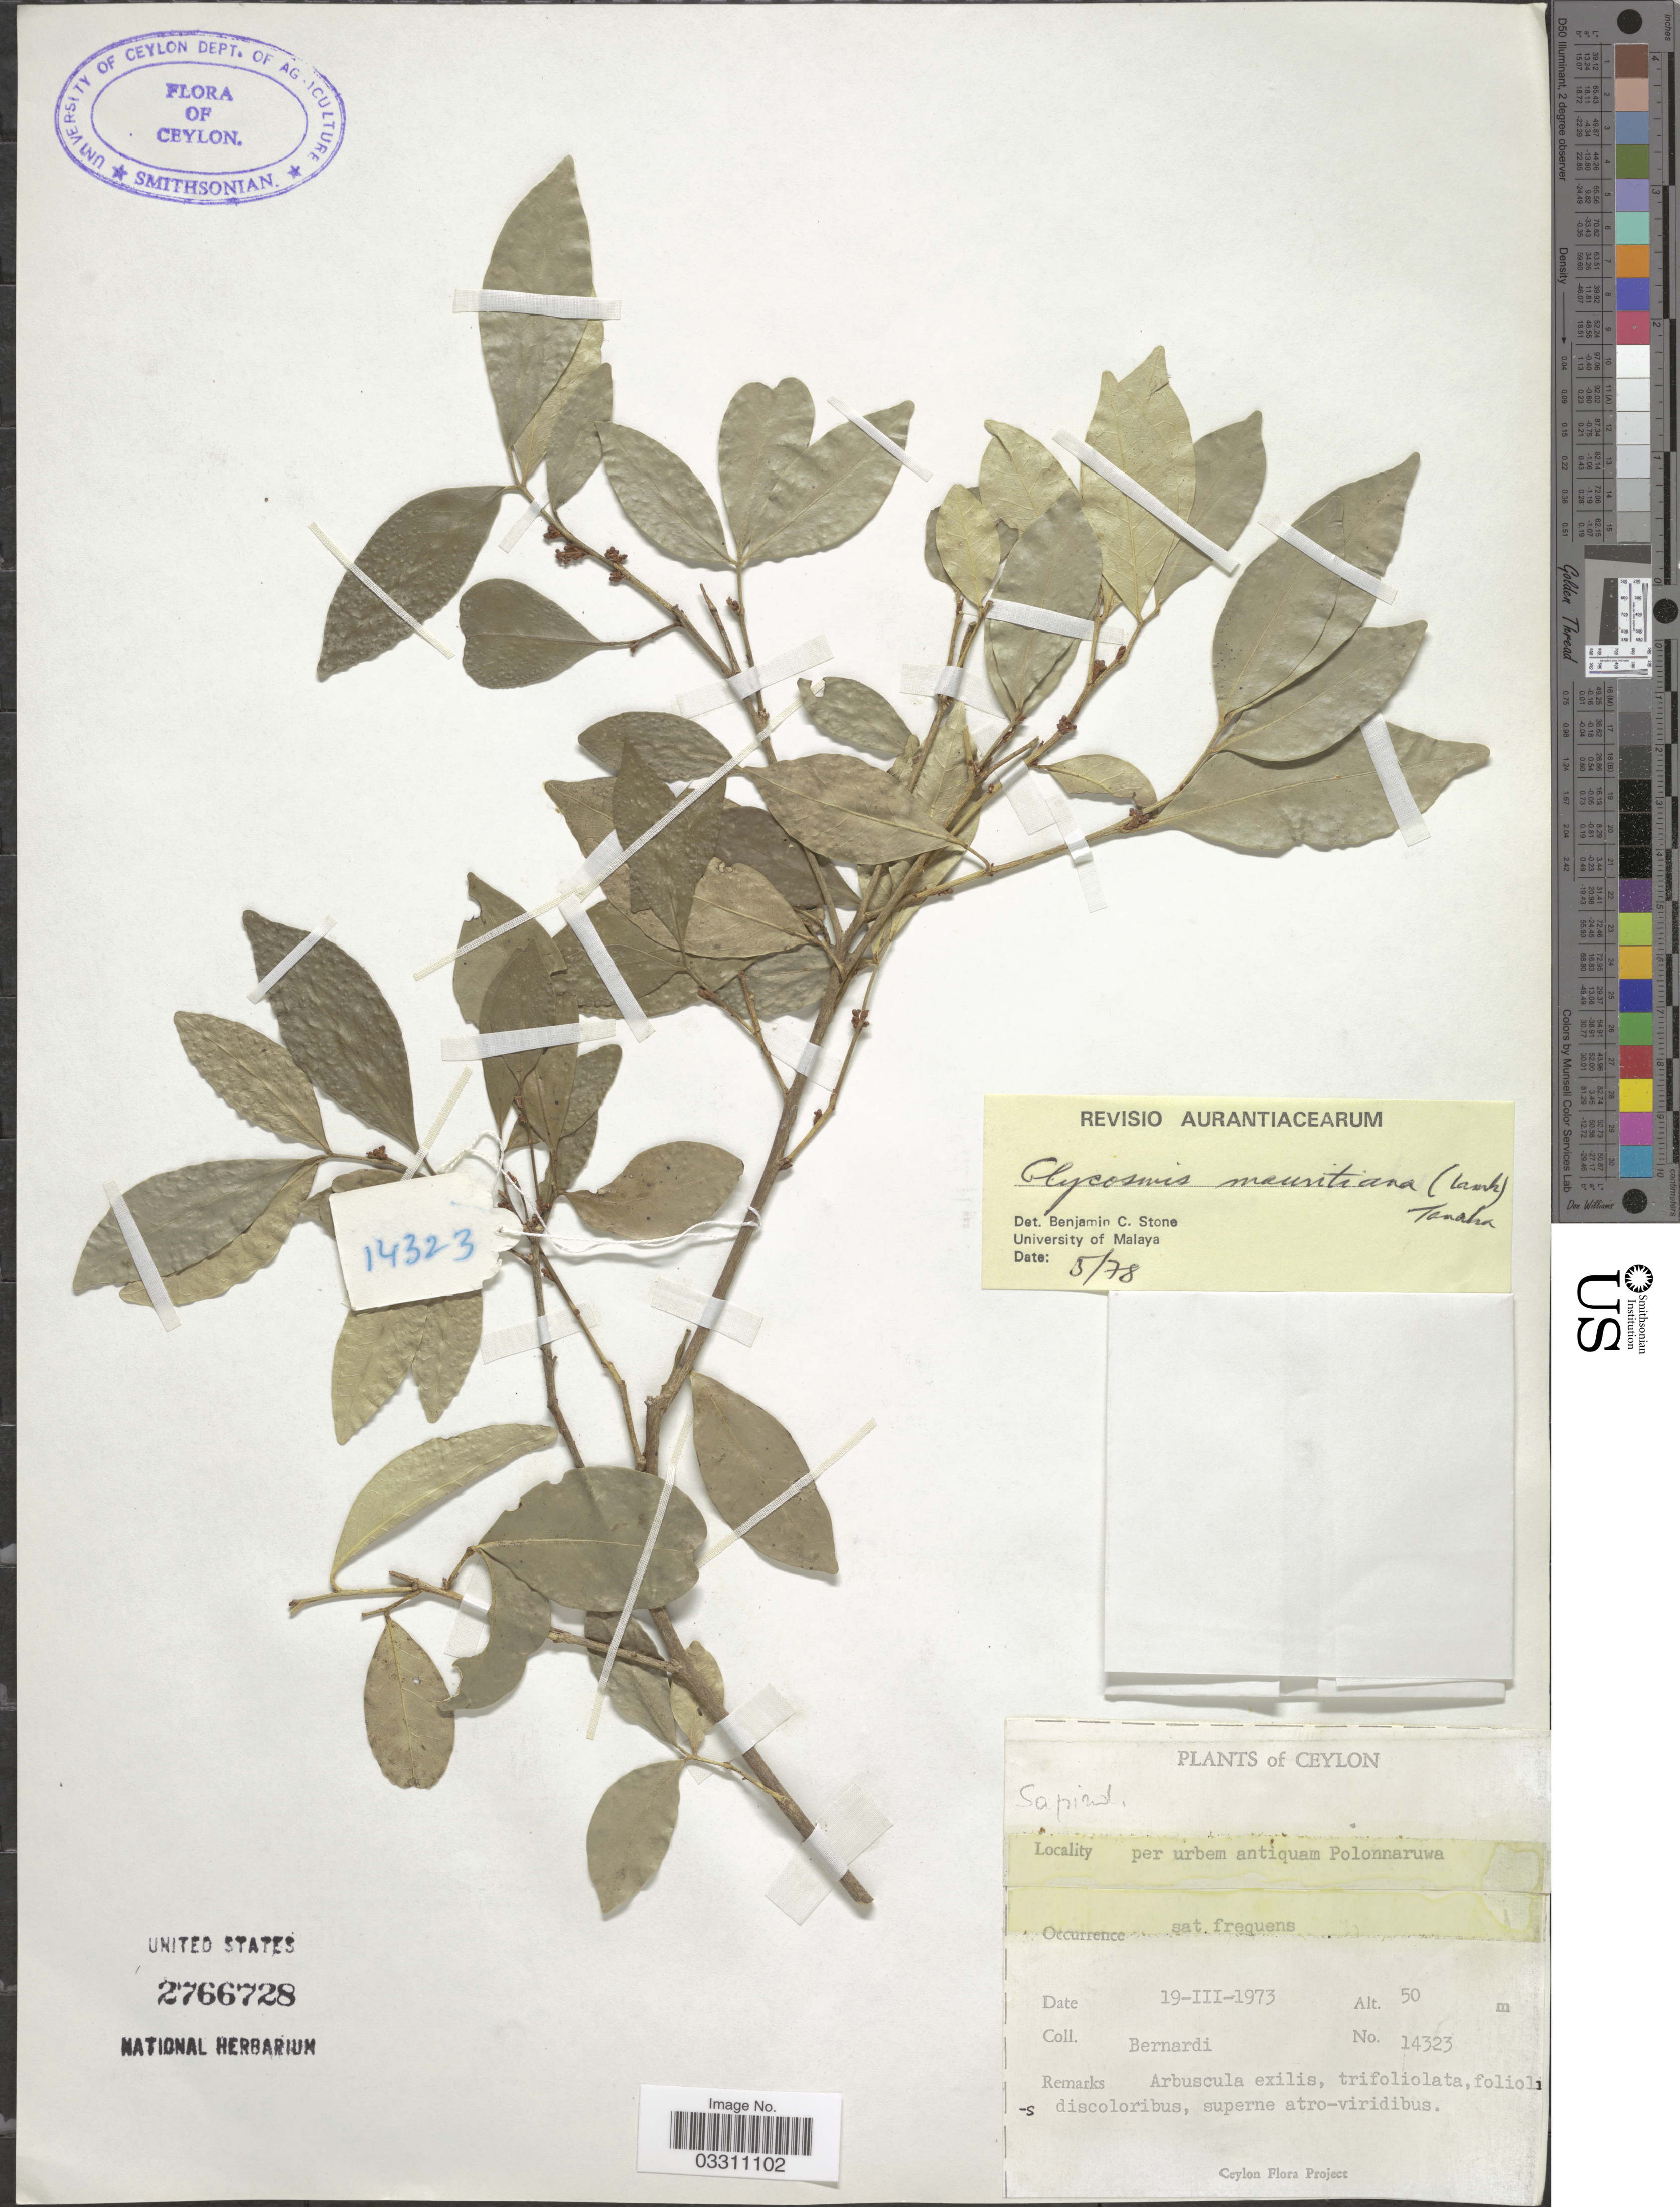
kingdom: Plantae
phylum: Tracheophyta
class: Magnoliopsida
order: Sapindales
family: Rutaceae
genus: Glycosmis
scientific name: Glycosmis mauritiana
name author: (Lamkey) Tanaka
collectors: Bernardi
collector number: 14323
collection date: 1973-03-19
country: Sri Lanka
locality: Ceylon, per urbem antiquam Polonnaruwa.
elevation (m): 50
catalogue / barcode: US 2766728